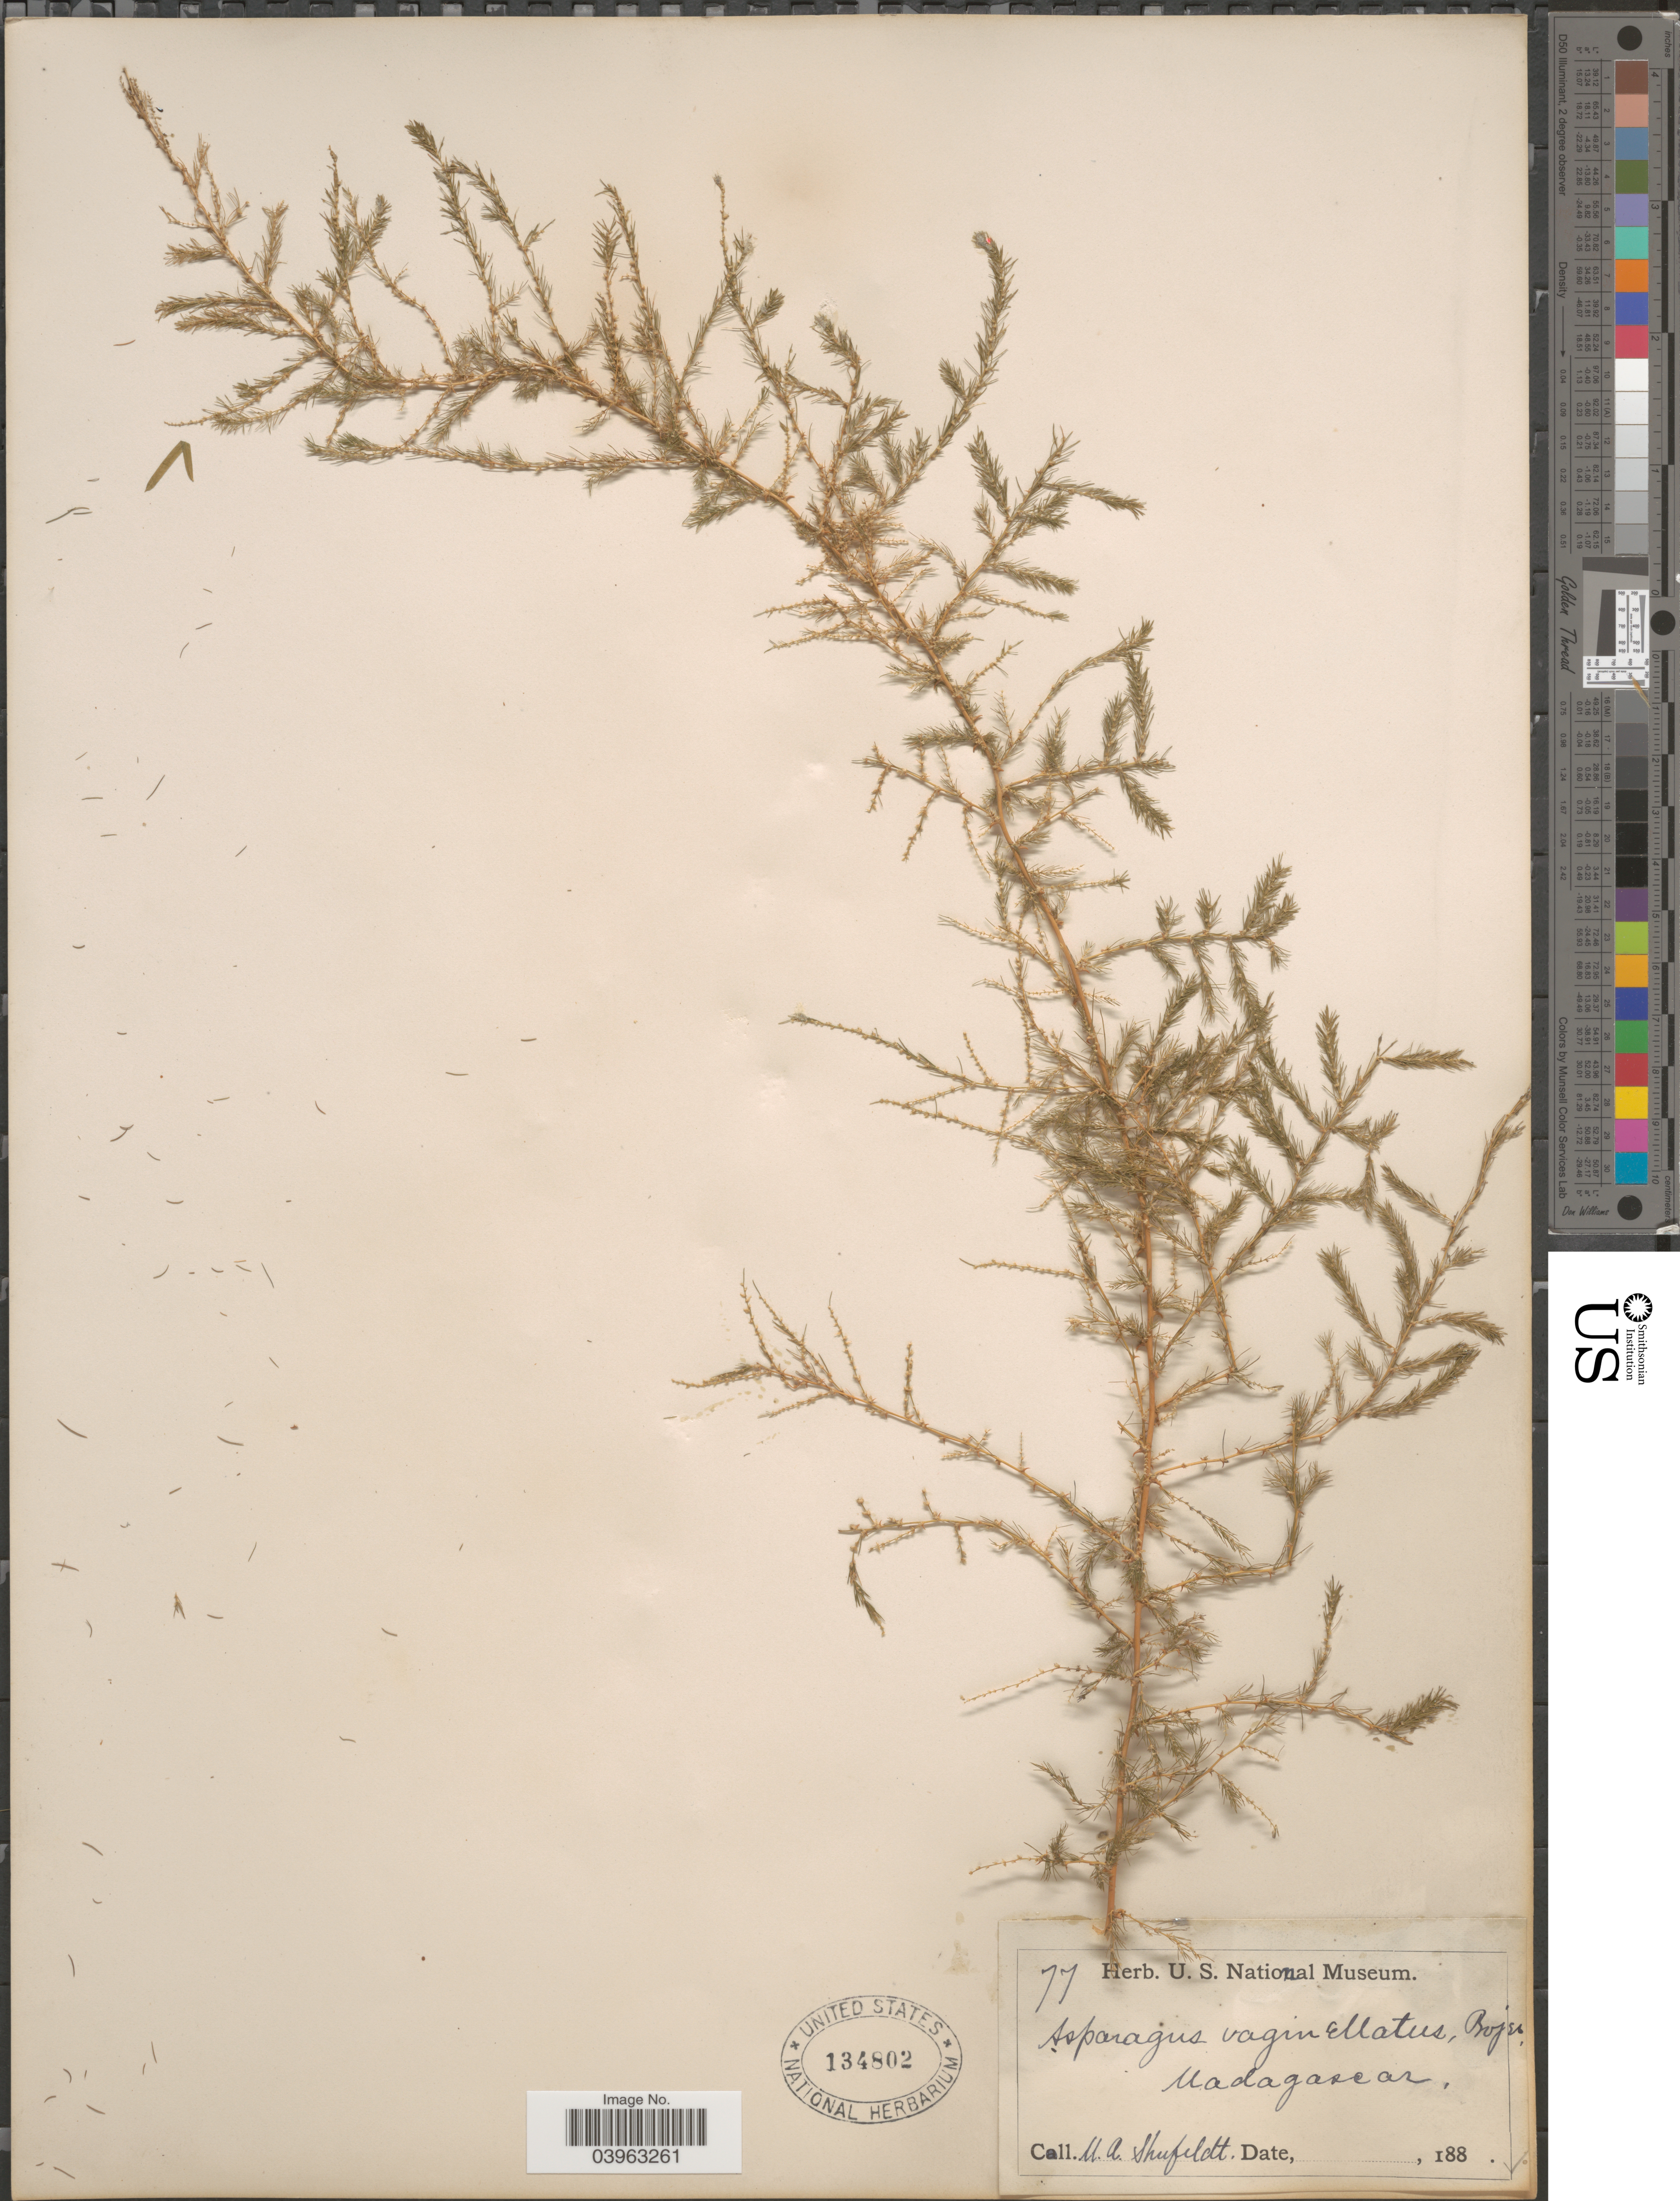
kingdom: Plantae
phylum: Tracheophyta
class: Liliopsida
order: Asparagales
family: Asparagaceae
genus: Asparagus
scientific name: Asparagus vaginellatus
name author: Bojer ex Baker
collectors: M. Schufeldt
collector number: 77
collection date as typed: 188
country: Madagascar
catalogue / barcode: US 134802